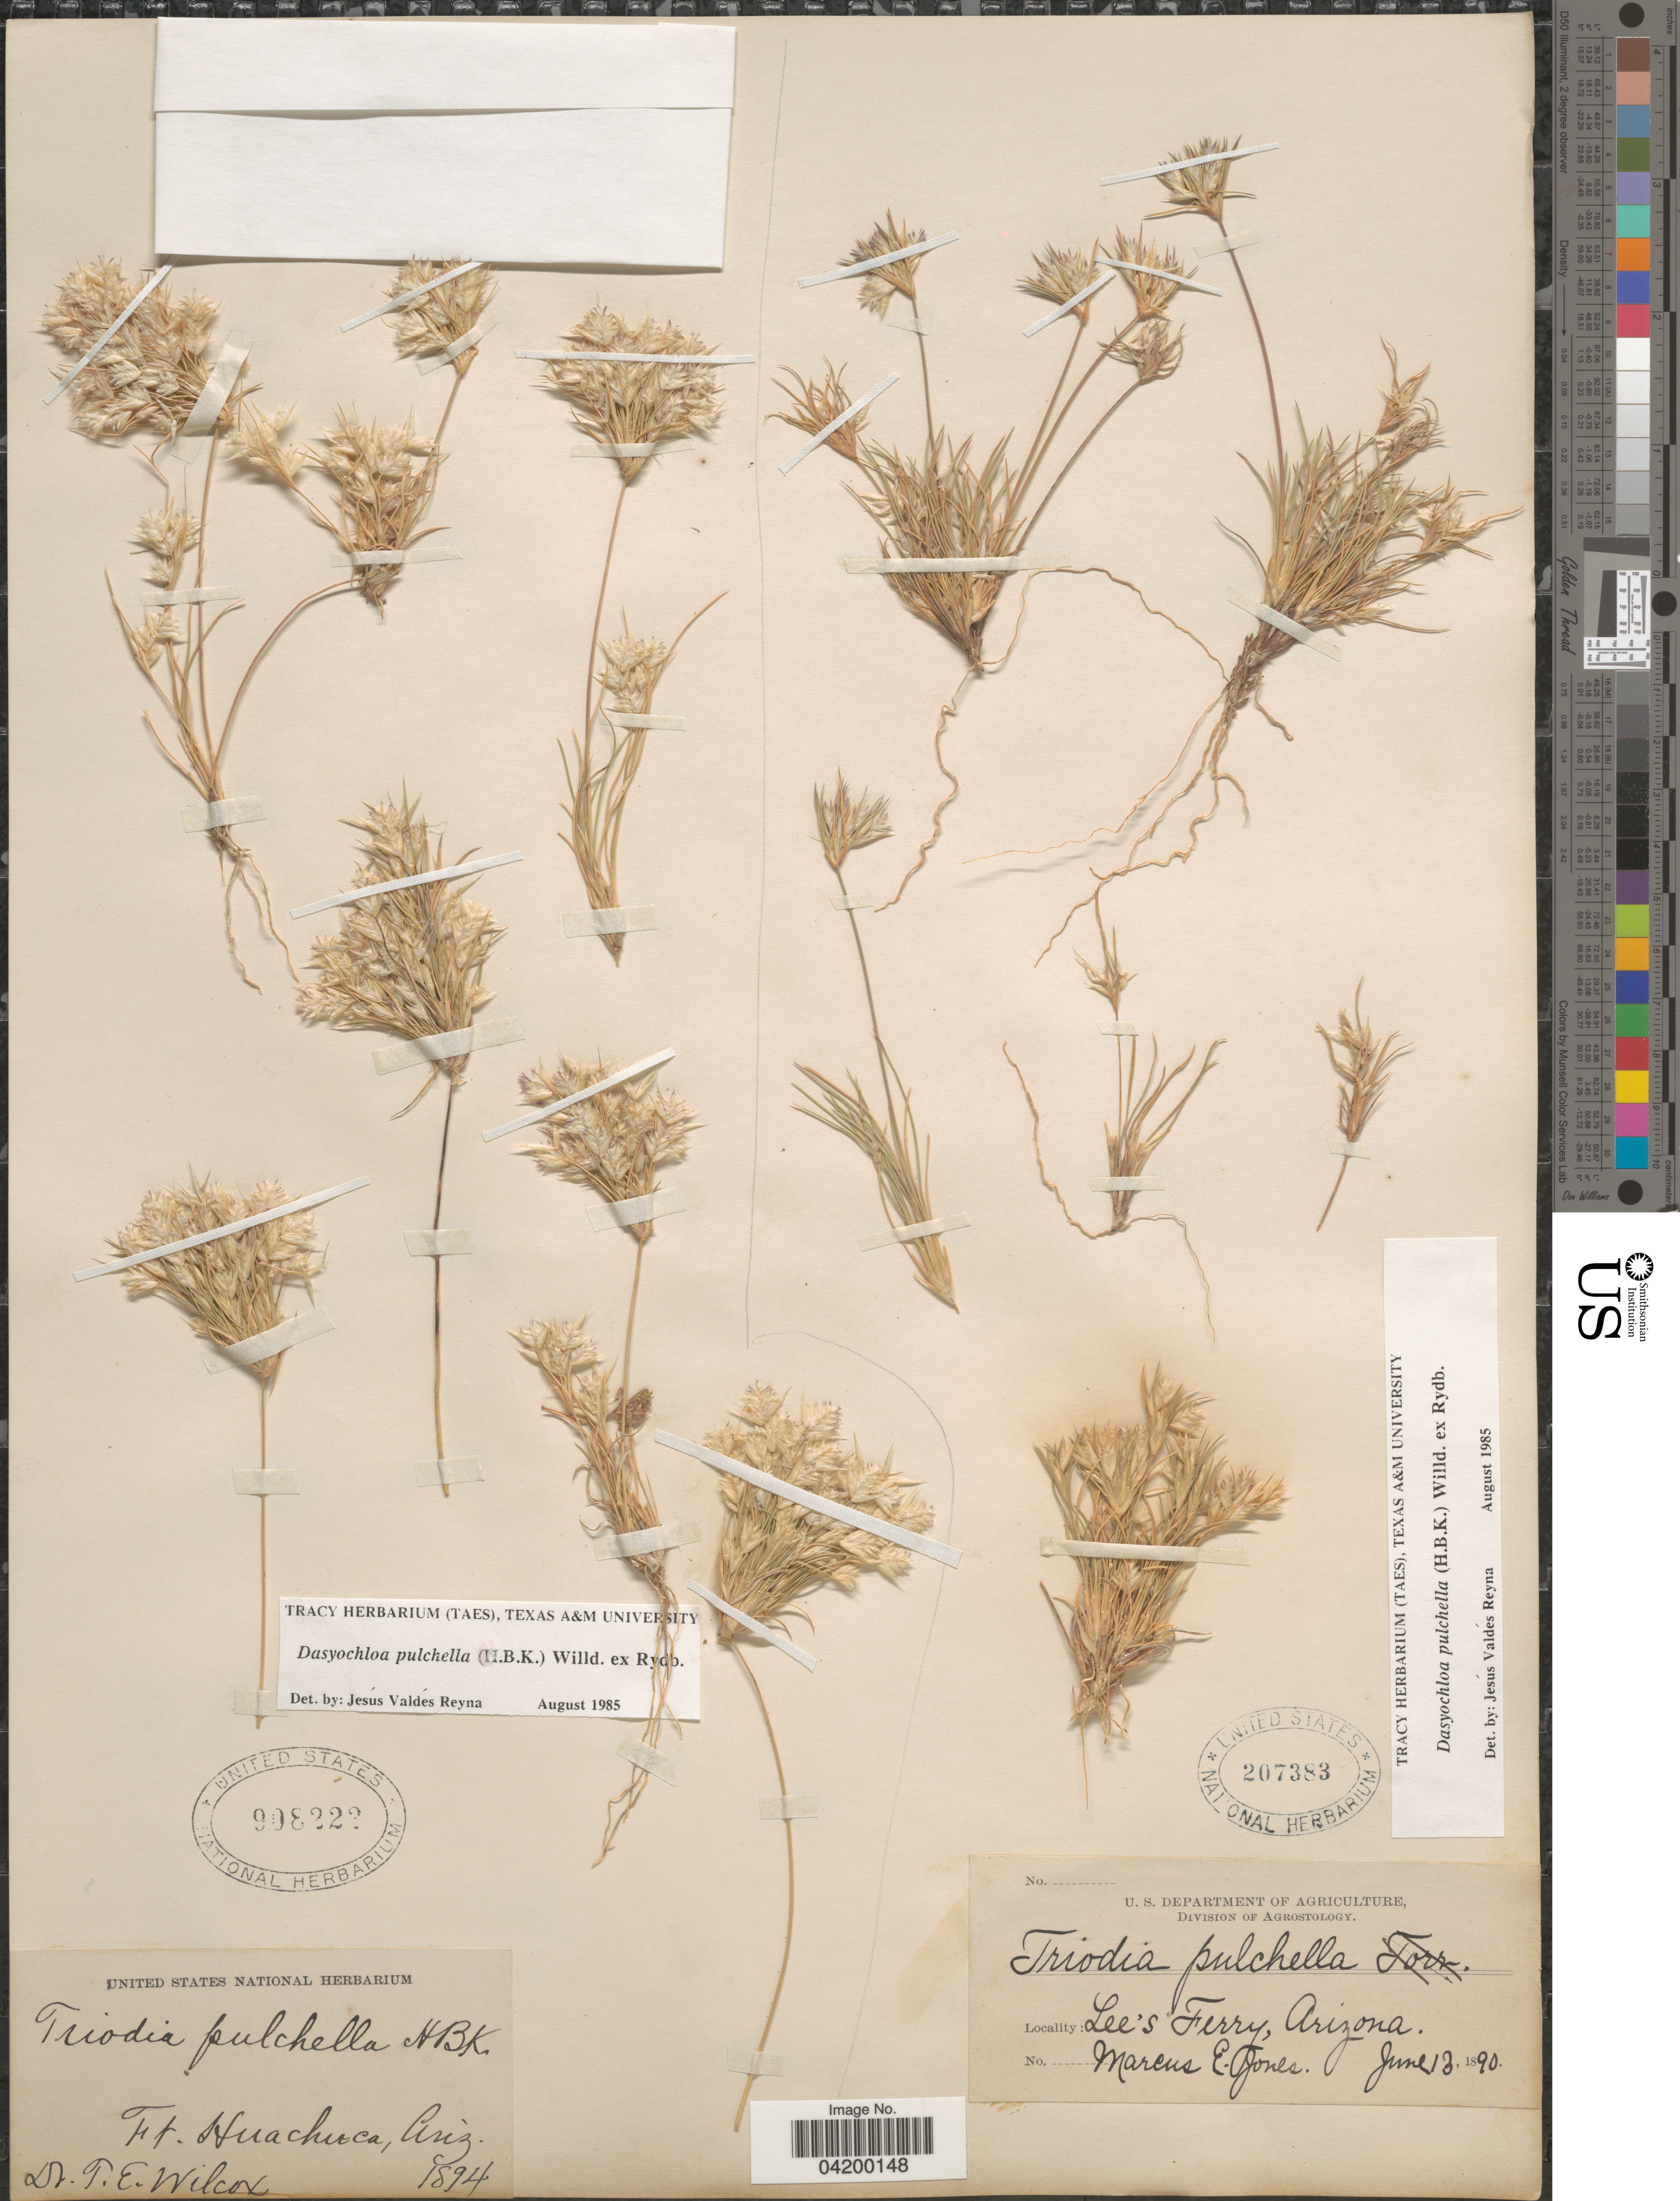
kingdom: Plantae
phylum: Tracheophyta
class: Liliopsida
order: Poales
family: Poaceae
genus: Dasyochloa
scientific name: Dasyochloa pulchella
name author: (Kunth) Willd. ex Rydb.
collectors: M. E. Jones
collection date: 1890-06-13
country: United States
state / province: Arizona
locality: Lee's Ferry.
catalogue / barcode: US 207383